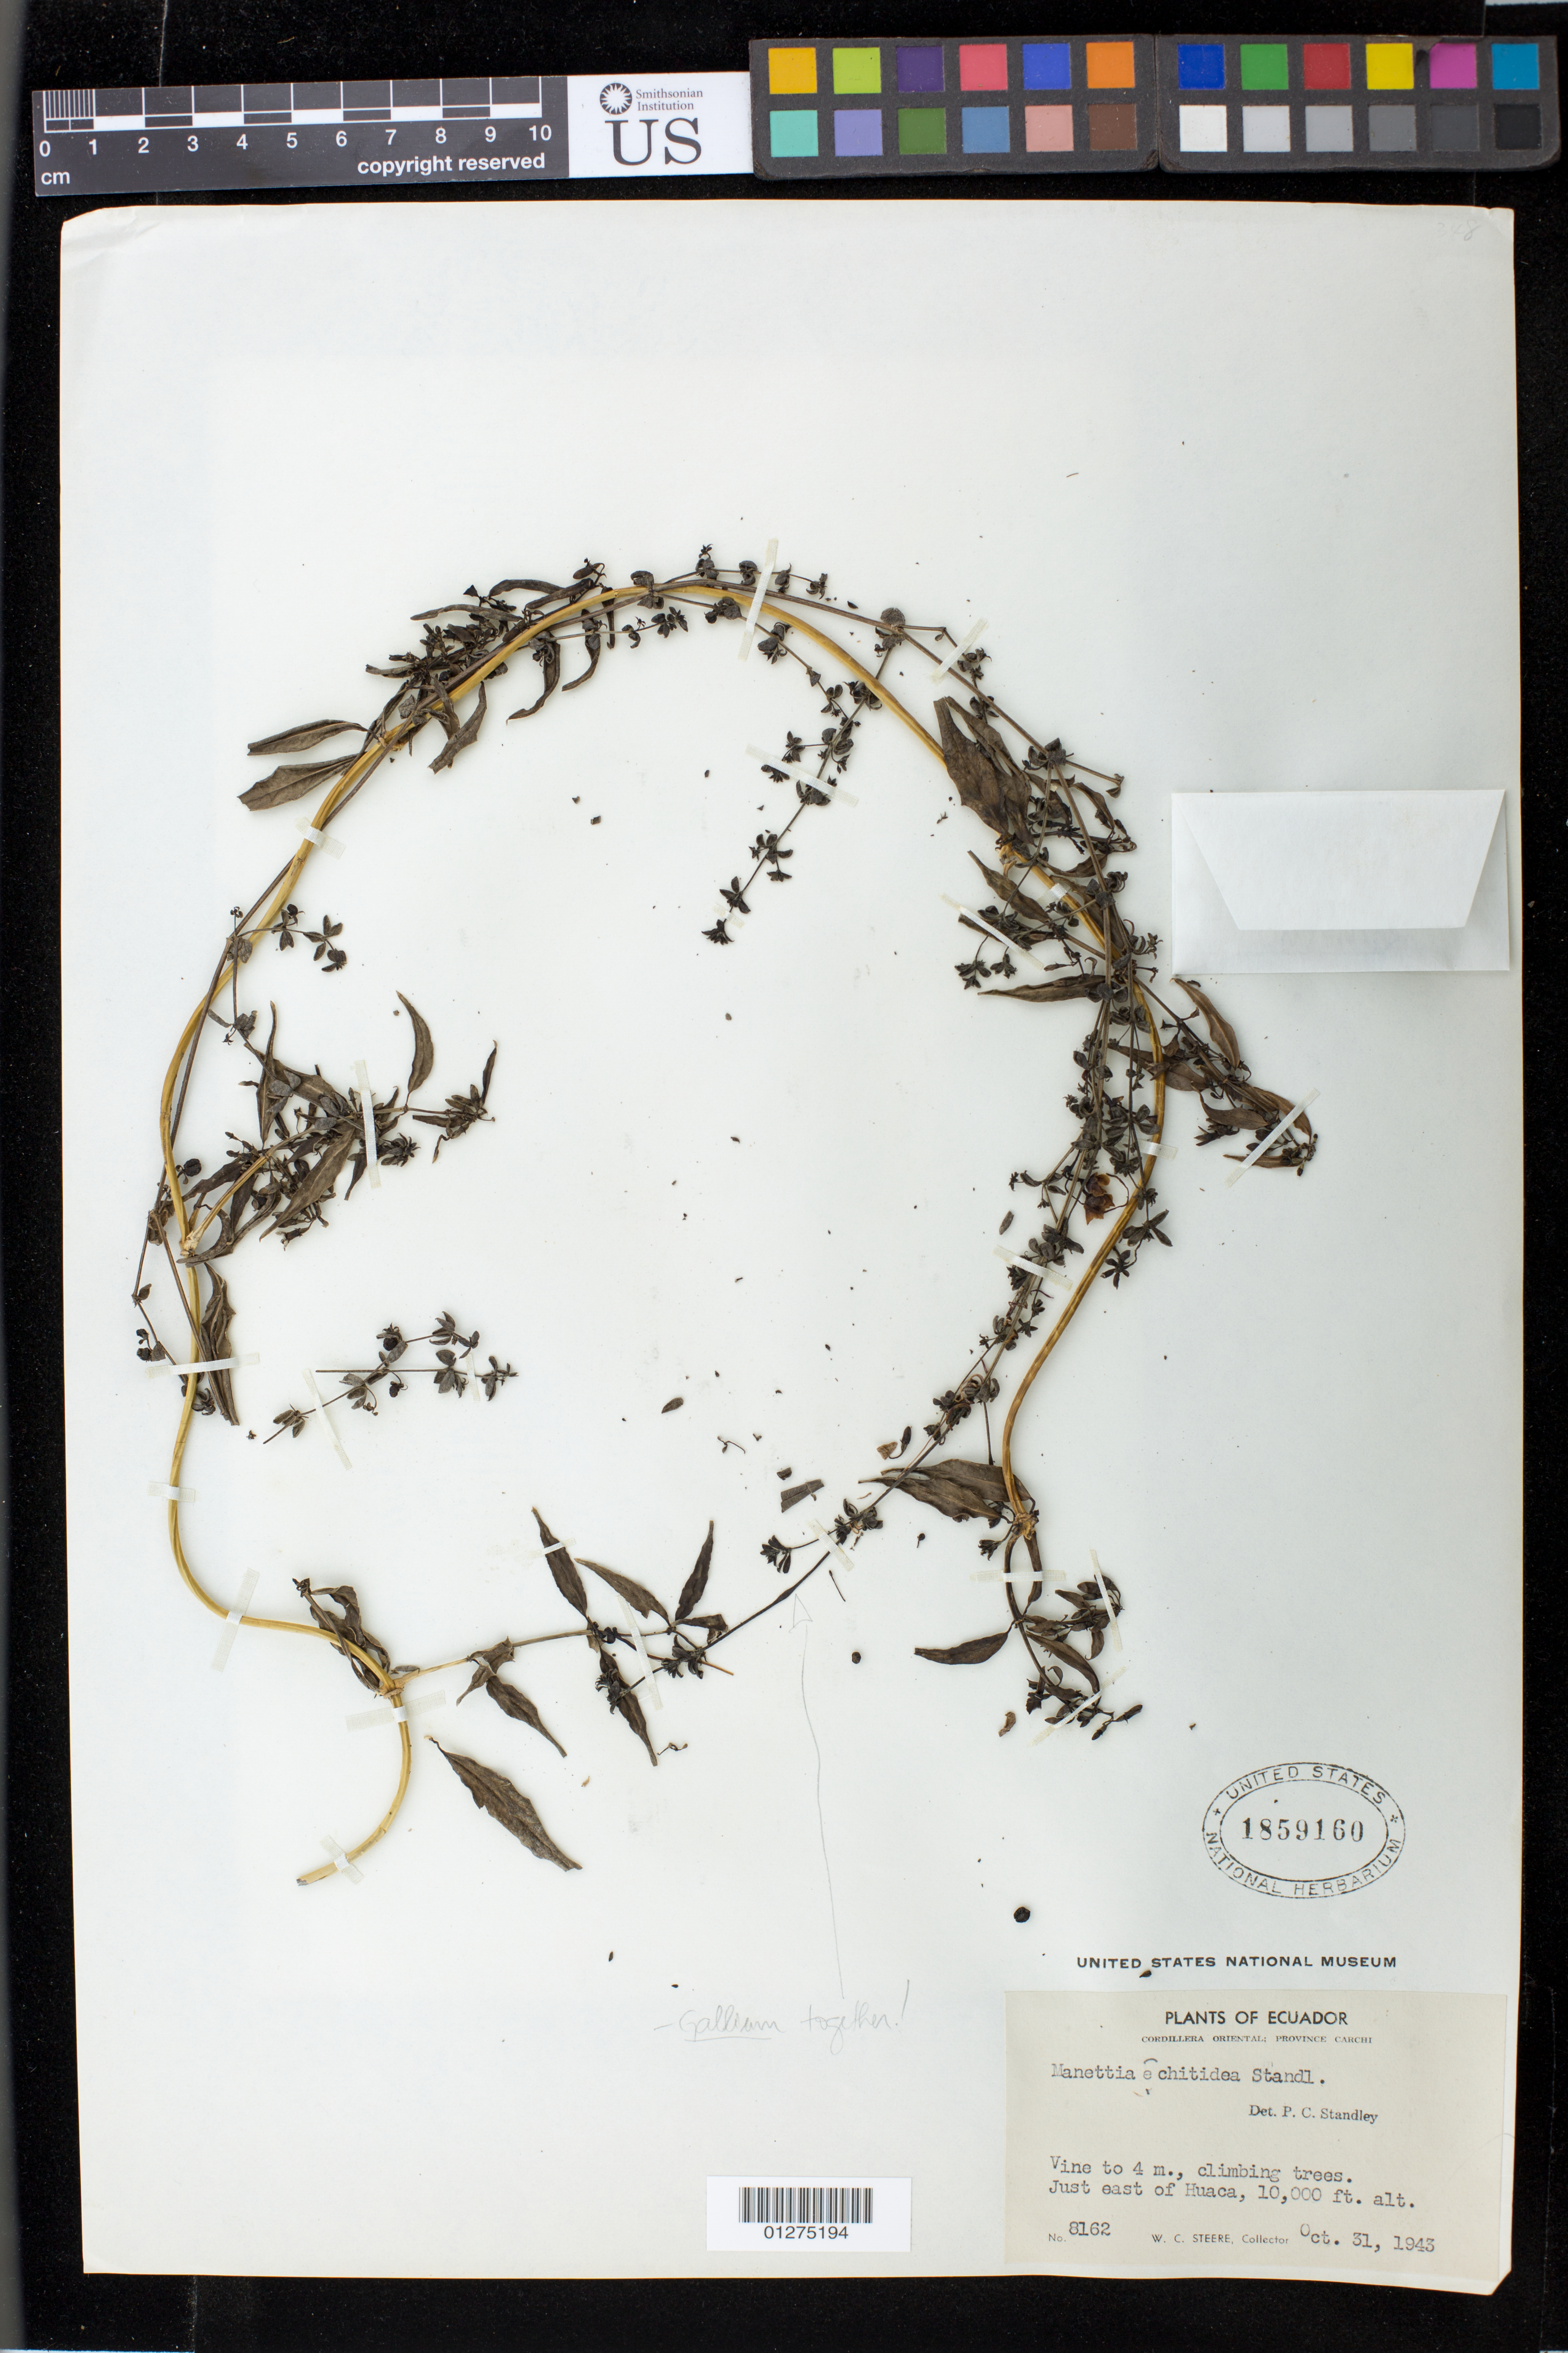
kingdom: Plantae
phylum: Tracheophyta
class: Magnoliopsida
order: Gentianales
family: Rubiaceae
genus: Manettia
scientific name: Manettia echitidea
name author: Standl.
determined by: Standley, Paul C.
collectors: W. C. Steere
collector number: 8162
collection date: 1943-10-31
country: Ecuador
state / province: Carchi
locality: Cordillera Oriental, just east of Huaca.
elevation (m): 3048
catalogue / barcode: US 1859160